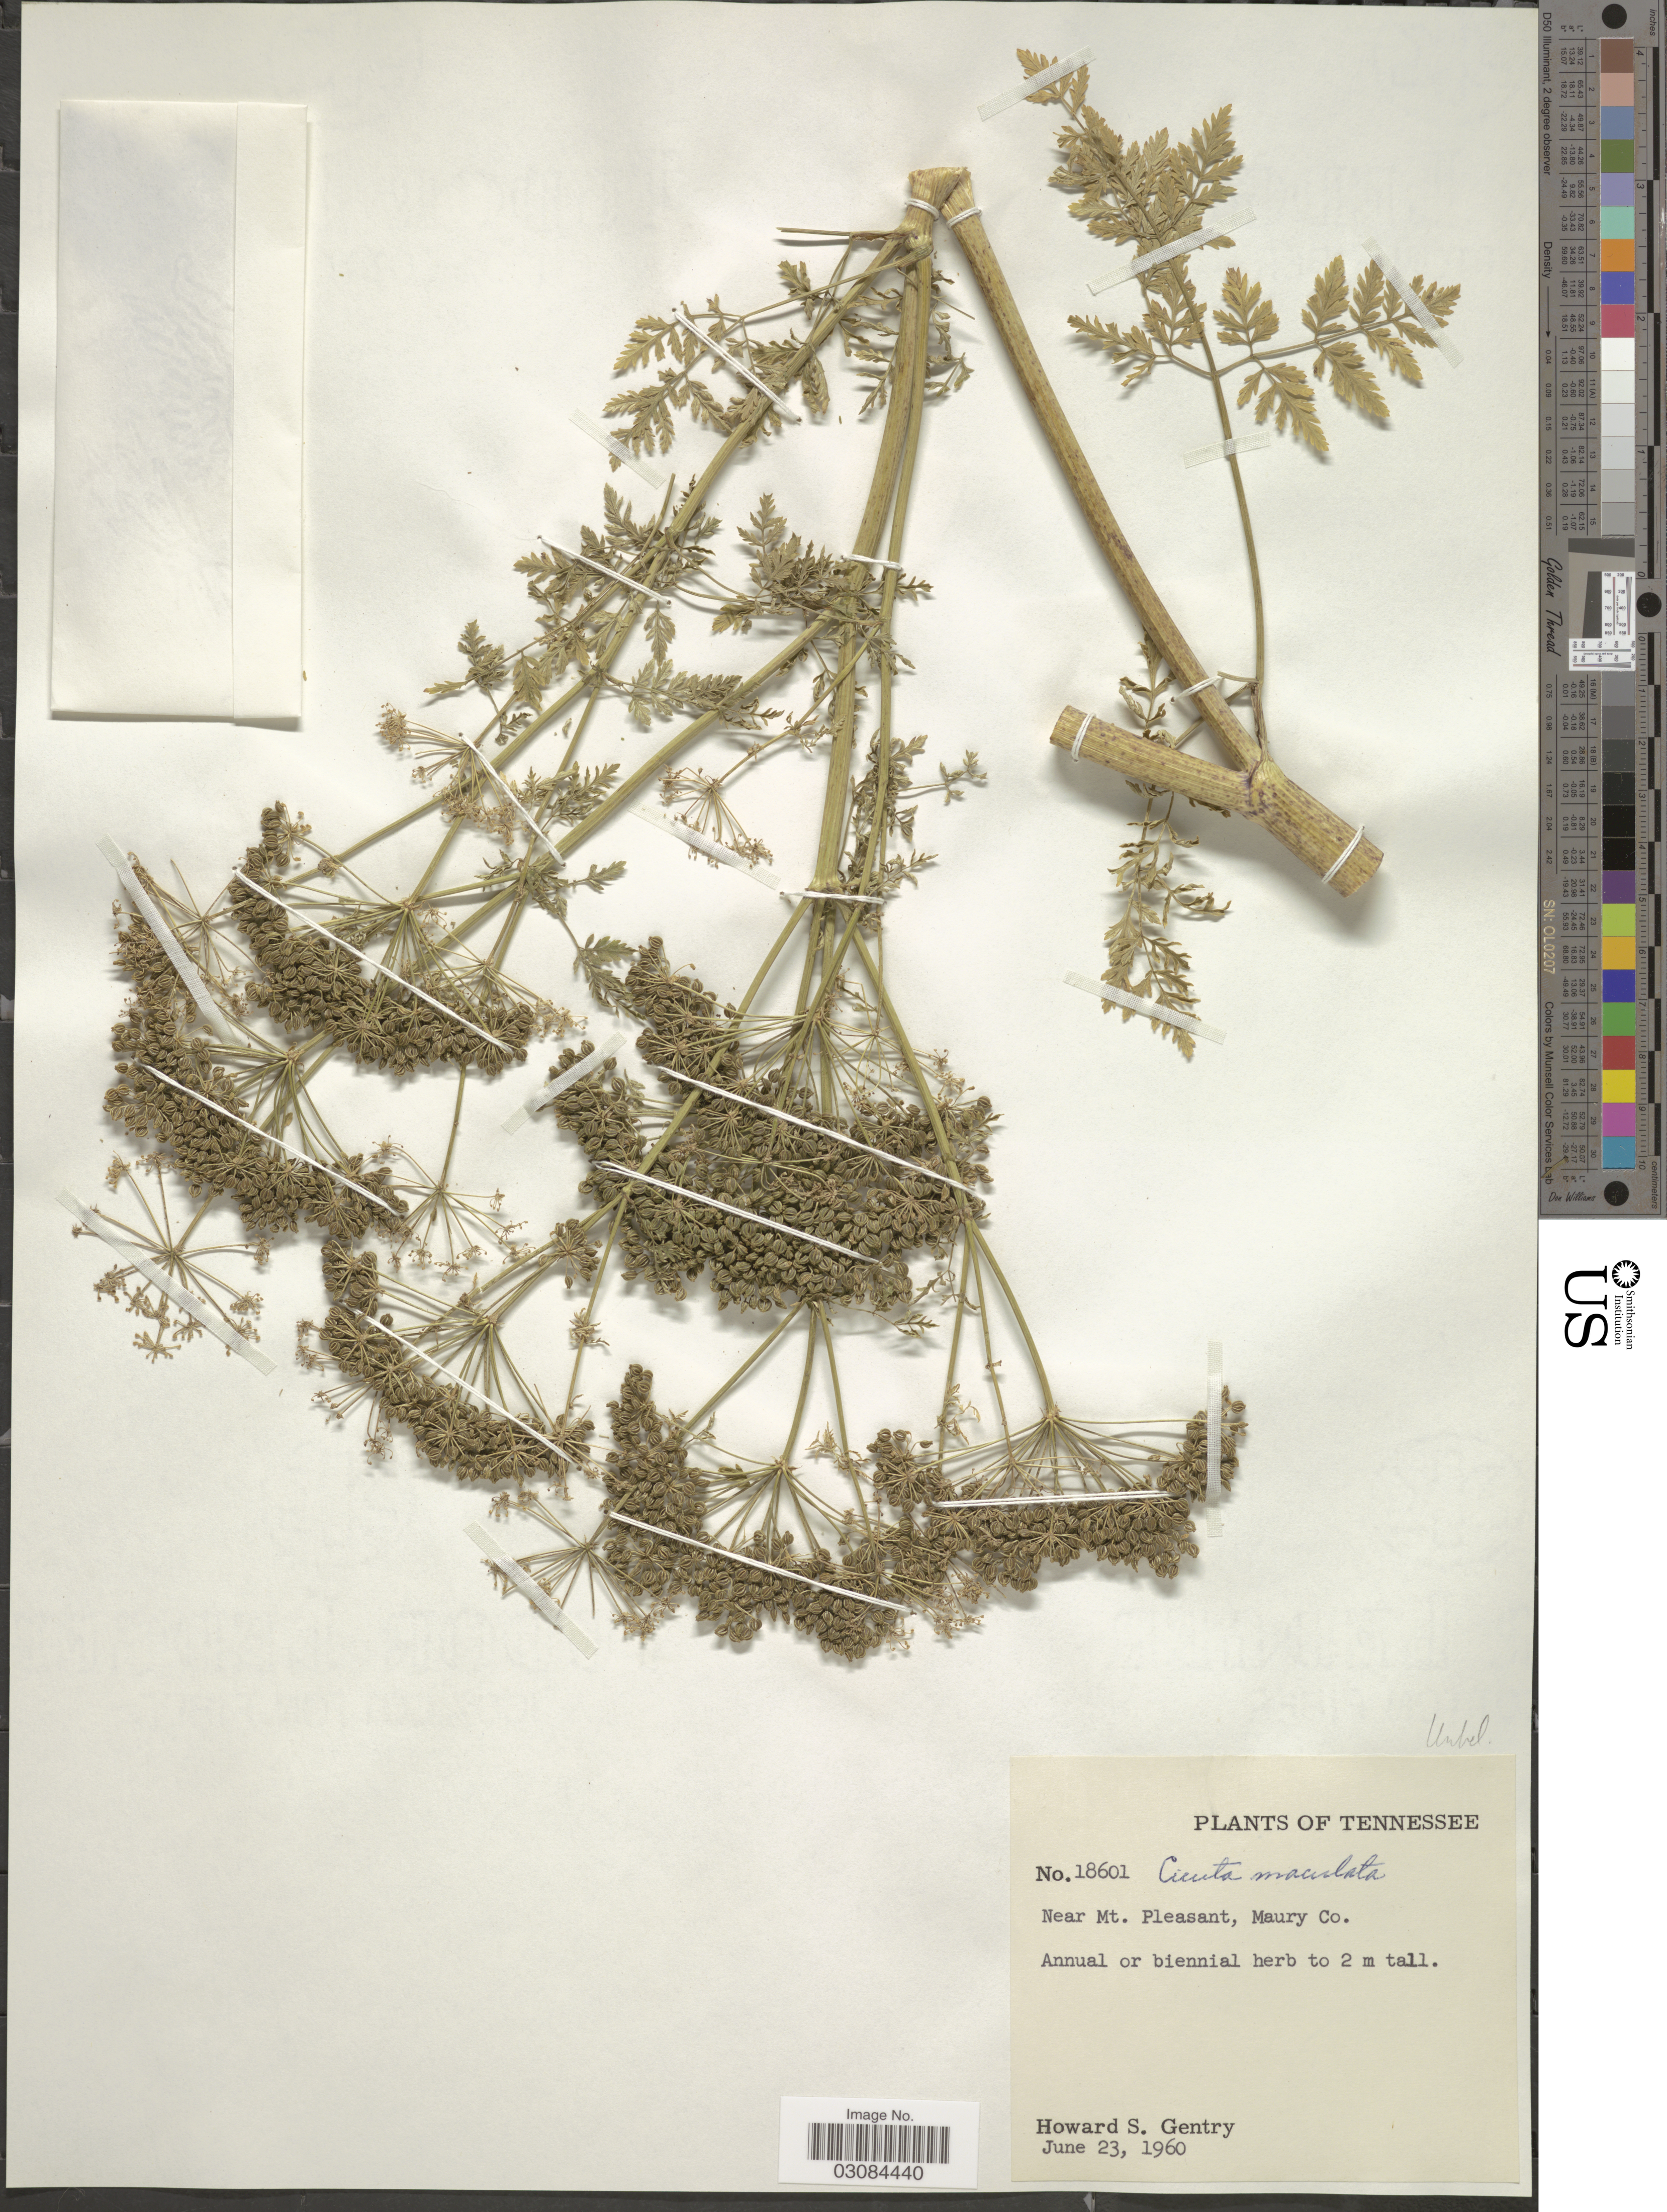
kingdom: Plantae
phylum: Tracheophyta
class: Magnoliopsida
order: Apiales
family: Apiaceae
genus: Cicuta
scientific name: Cicuta maculata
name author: L.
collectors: H. S. Gentry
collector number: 18601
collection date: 1960-06-23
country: United States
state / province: Tennessee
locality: Near Mt. Pleasant, Maury Co.